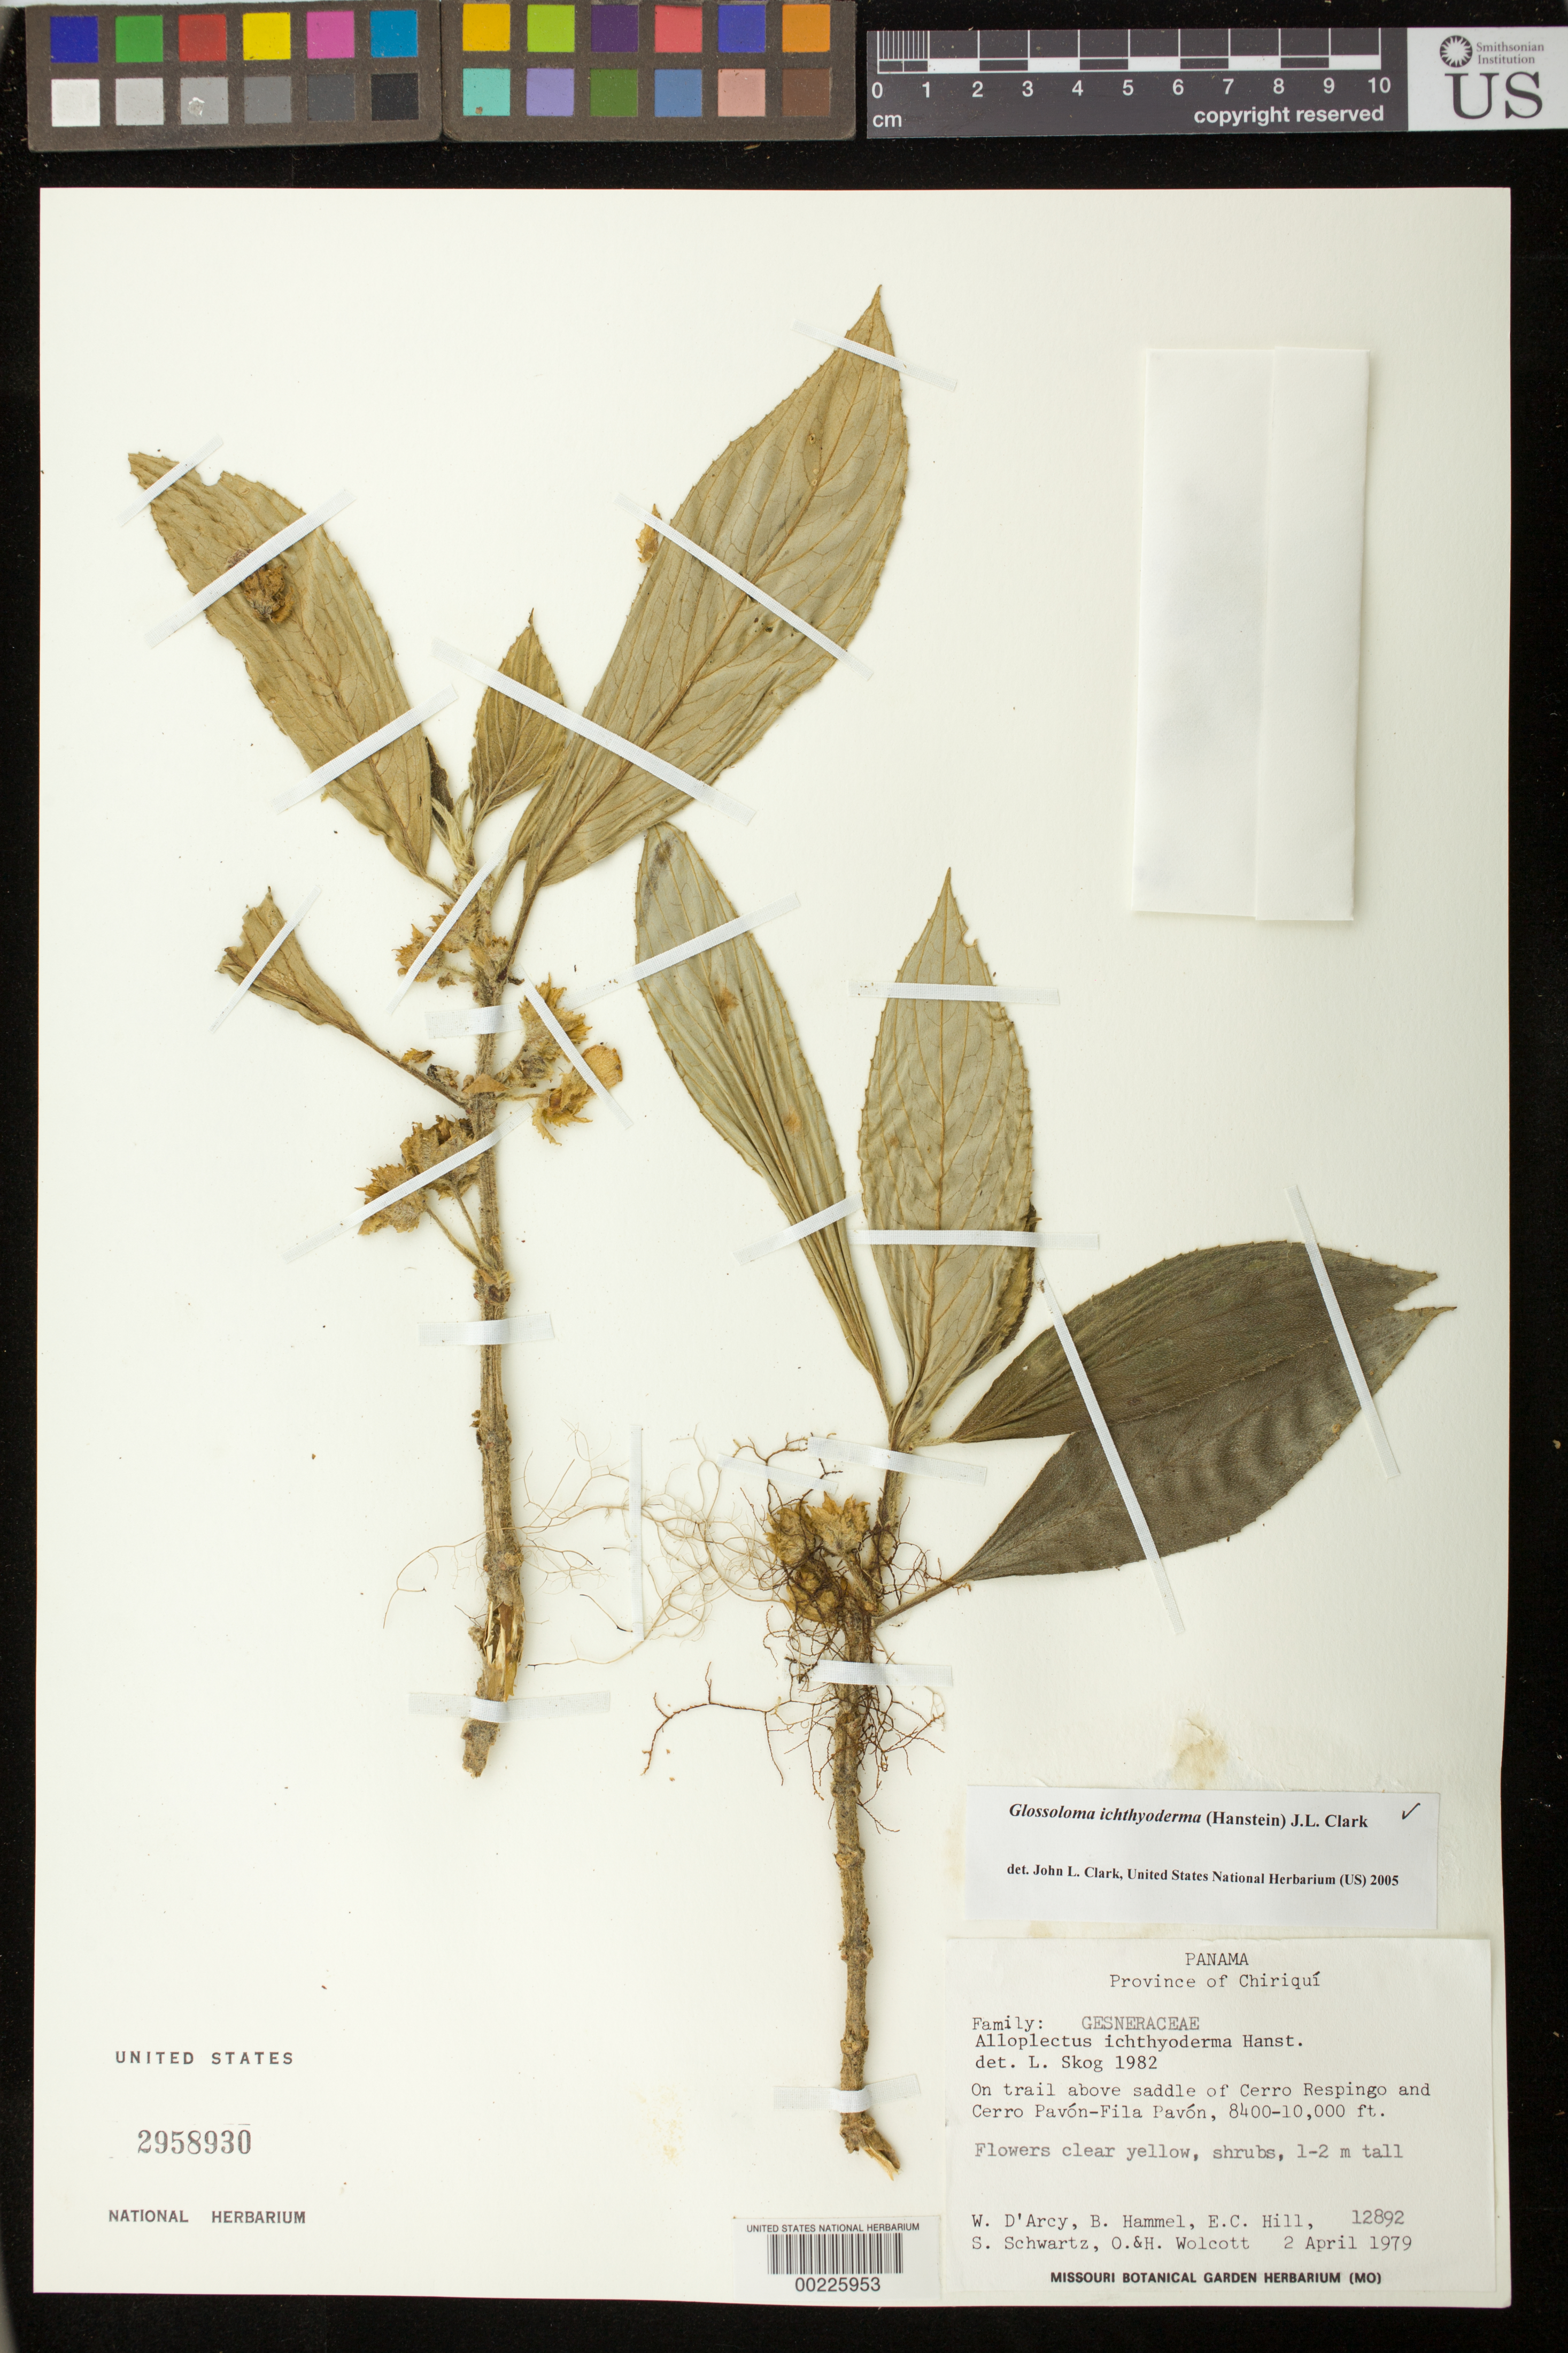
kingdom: Plantae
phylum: Tracheophyta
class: Magnoliopsida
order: Lamiales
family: Gesneriaceae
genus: Glossoloma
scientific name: Glossoloma ichthyoderma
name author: (Hanst.) J.L. Clark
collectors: W. G. D'Arcy & et al.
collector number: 12892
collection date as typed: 02 Apr 1979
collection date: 1979-04-02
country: Panama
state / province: Chiriquí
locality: On trail above saddle of Cerro Respingo and Cerro Pavon - Fila Pavon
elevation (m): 2560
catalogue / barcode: US 2958930